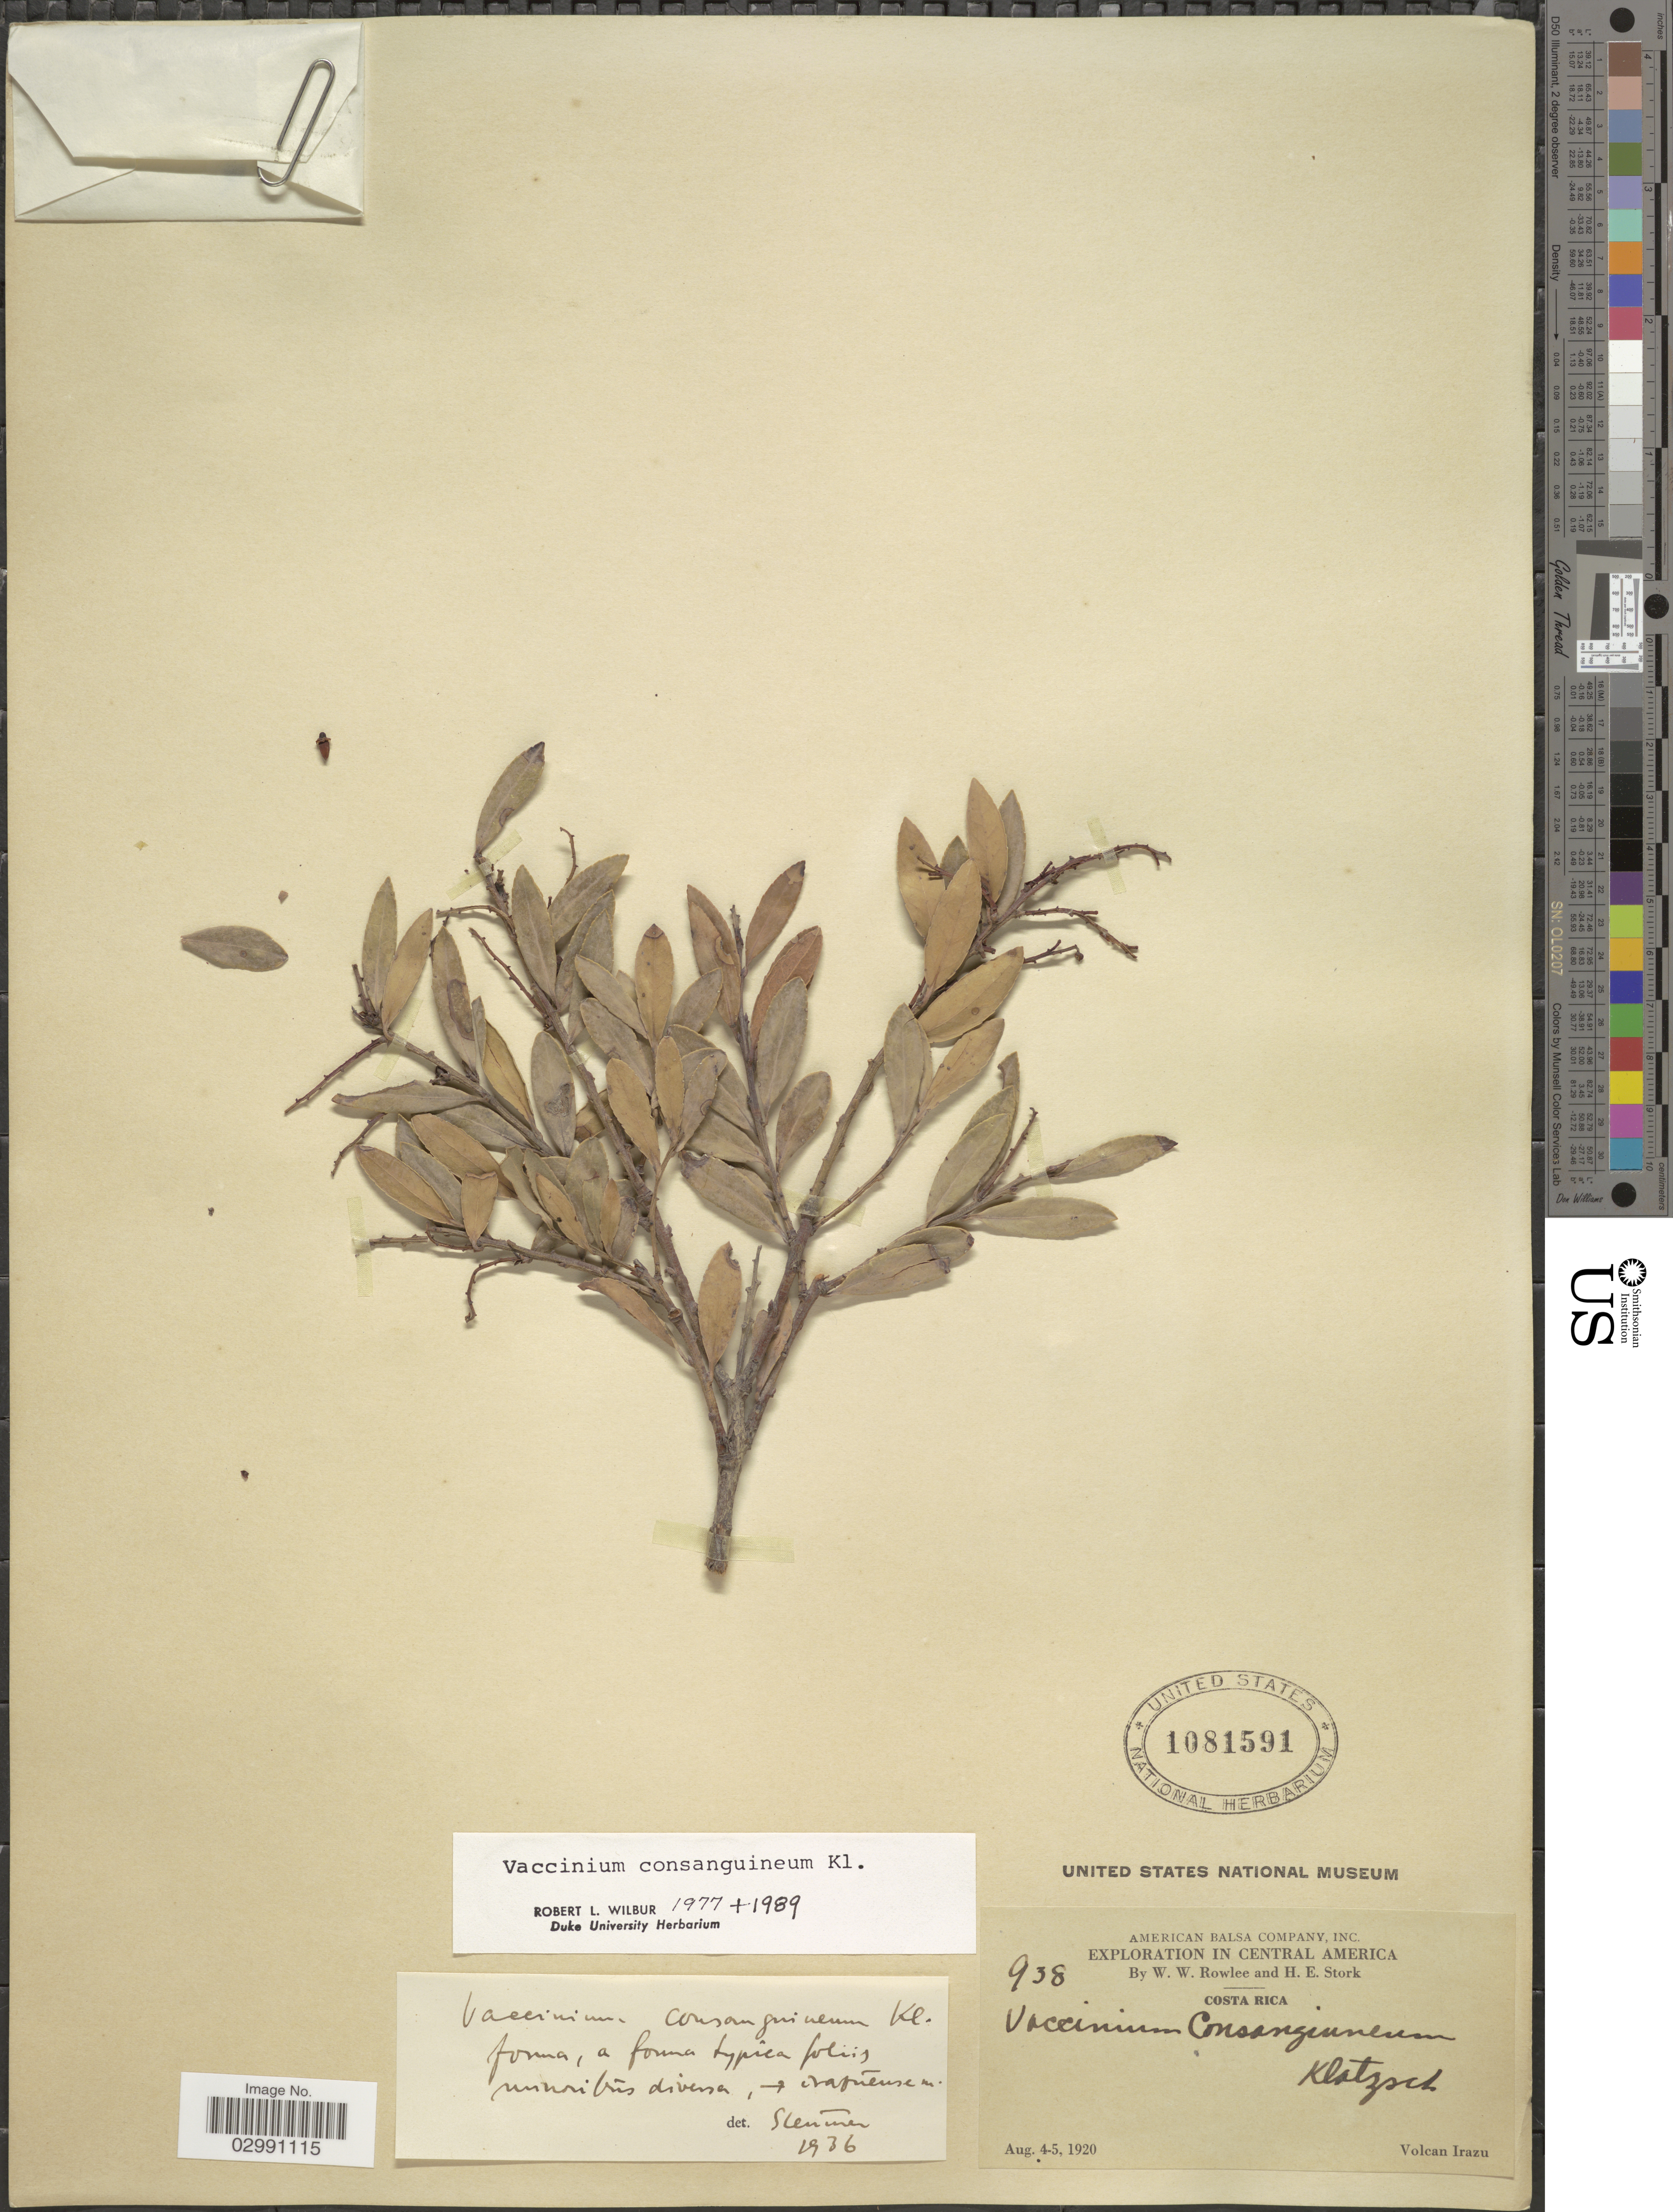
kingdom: Plantae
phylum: Tracheophyta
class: Magnoliopsida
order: Ericales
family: Ericaceae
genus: Vaccinium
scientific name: Vaccinium consanguineum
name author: Klotzsch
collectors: W. W. Rowlee & H. E. Stork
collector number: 938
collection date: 1920-08-04/1920-08-05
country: Costa Rica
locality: Volcan Irazu.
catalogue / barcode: US 1081591